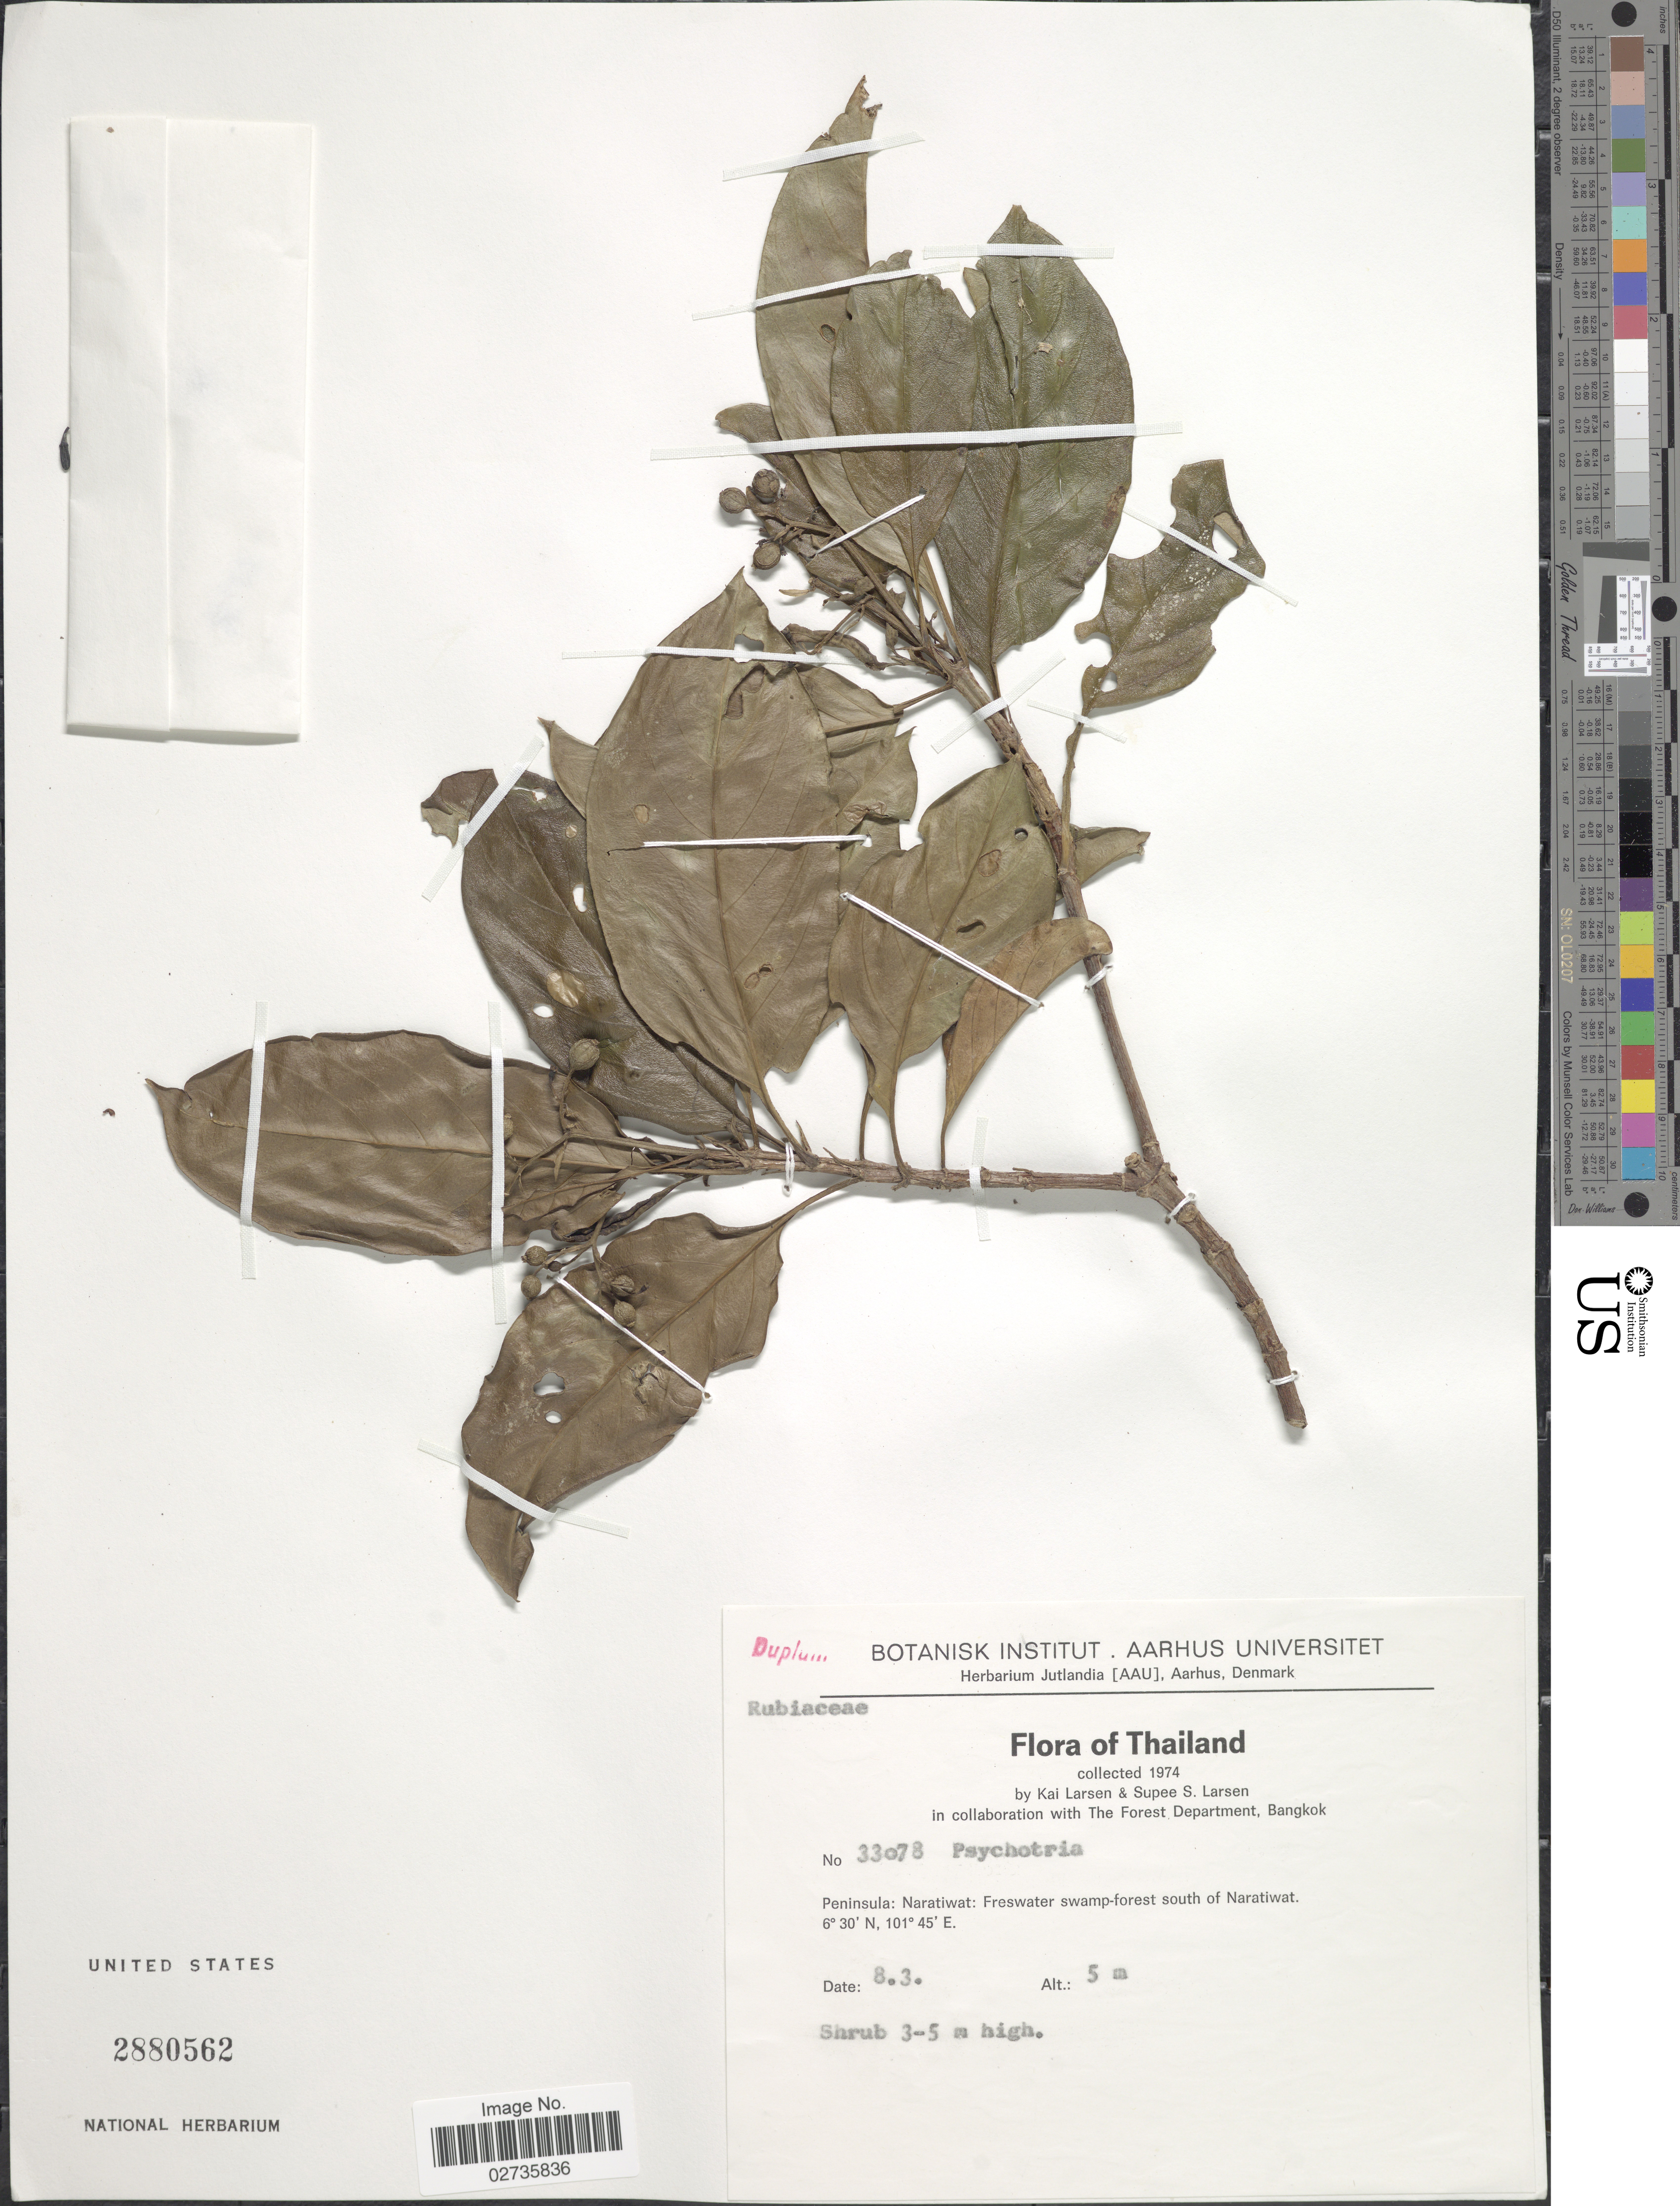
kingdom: Plantae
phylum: Tracheophyta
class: Magnoliopsida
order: Gentianales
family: Rubiaceae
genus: Psychotria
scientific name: Psychotria sp.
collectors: K. Larsen & S. Larsen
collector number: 33078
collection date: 1974-03-08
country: Thailand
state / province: Narathiwat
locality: Peninsula: Freshwater swamp-forest south of Naratiwat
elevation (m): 5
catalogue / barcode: US 2880562